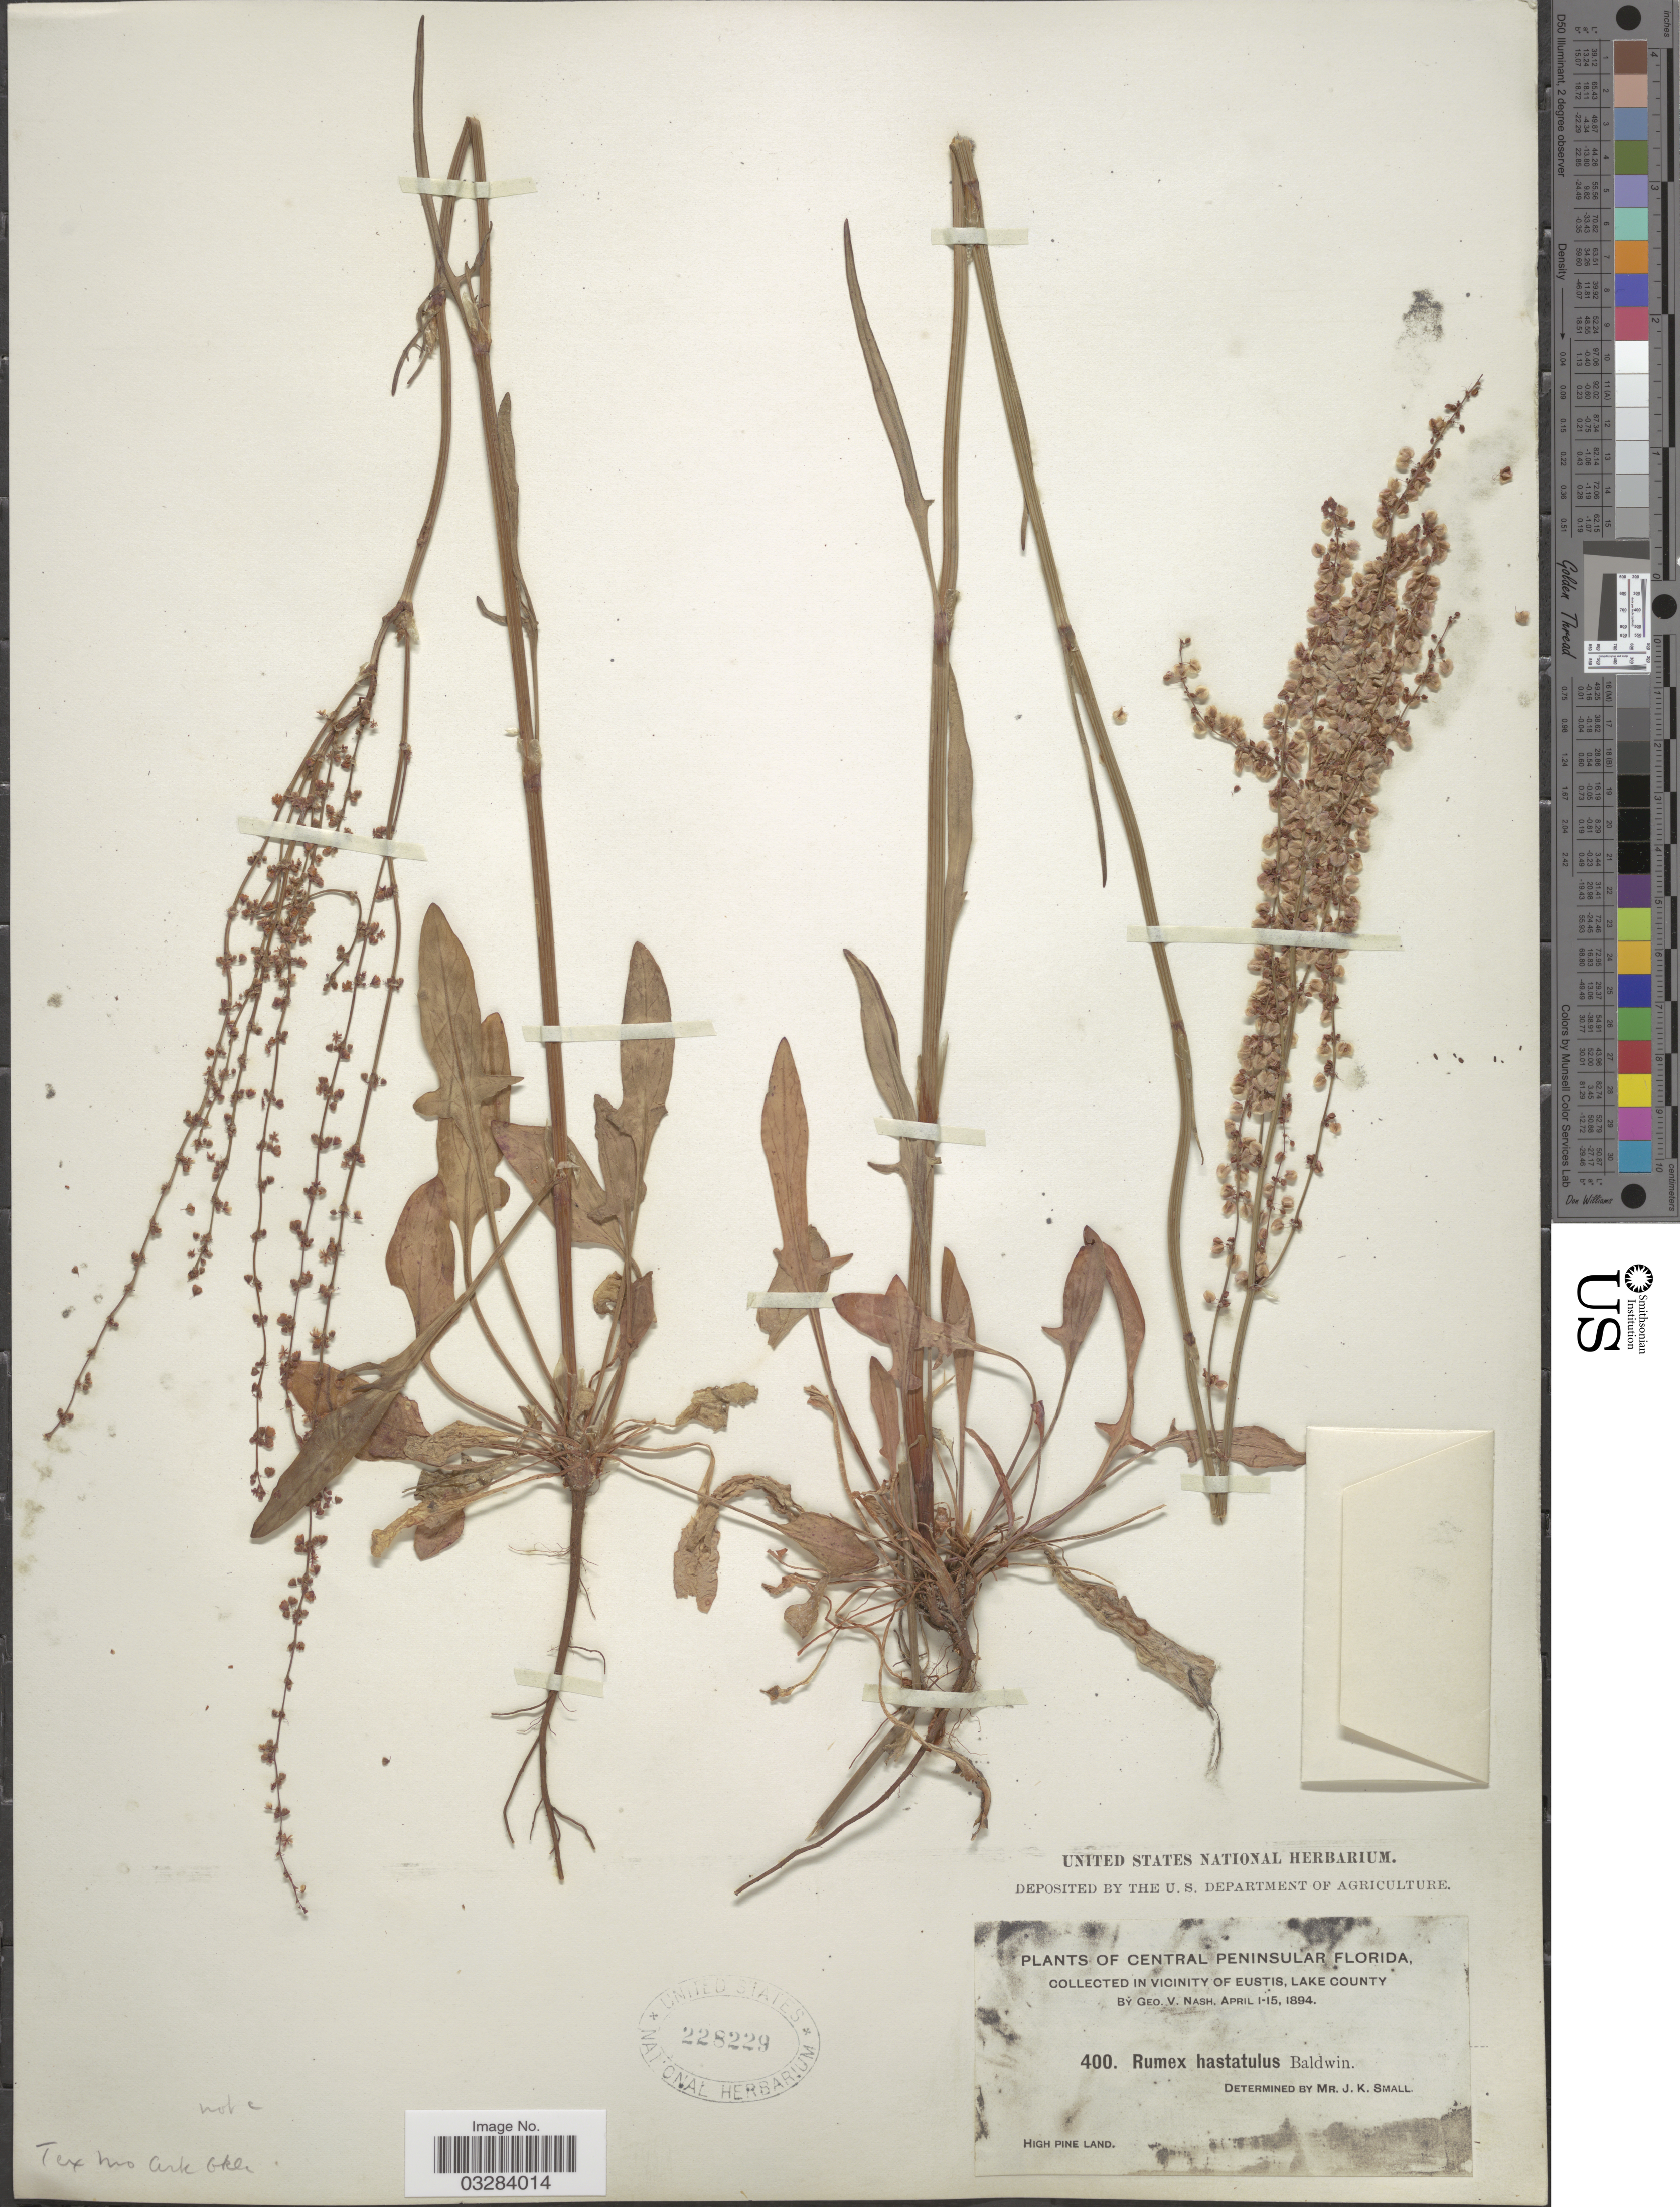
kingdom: Plantae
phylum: Tracheophyta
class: Magnoliopsida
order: Caryophyllales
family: Polygonaceae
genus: Rumex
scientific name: Rumex hastatulus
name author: Baldwin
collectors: G. V. Nash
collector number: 400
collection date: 1894-04-01/1894-04-15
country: United States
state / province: Florida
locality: Central Peninsular Florida. Vicinity of Eustis, Lake County.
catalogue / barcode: US 228229